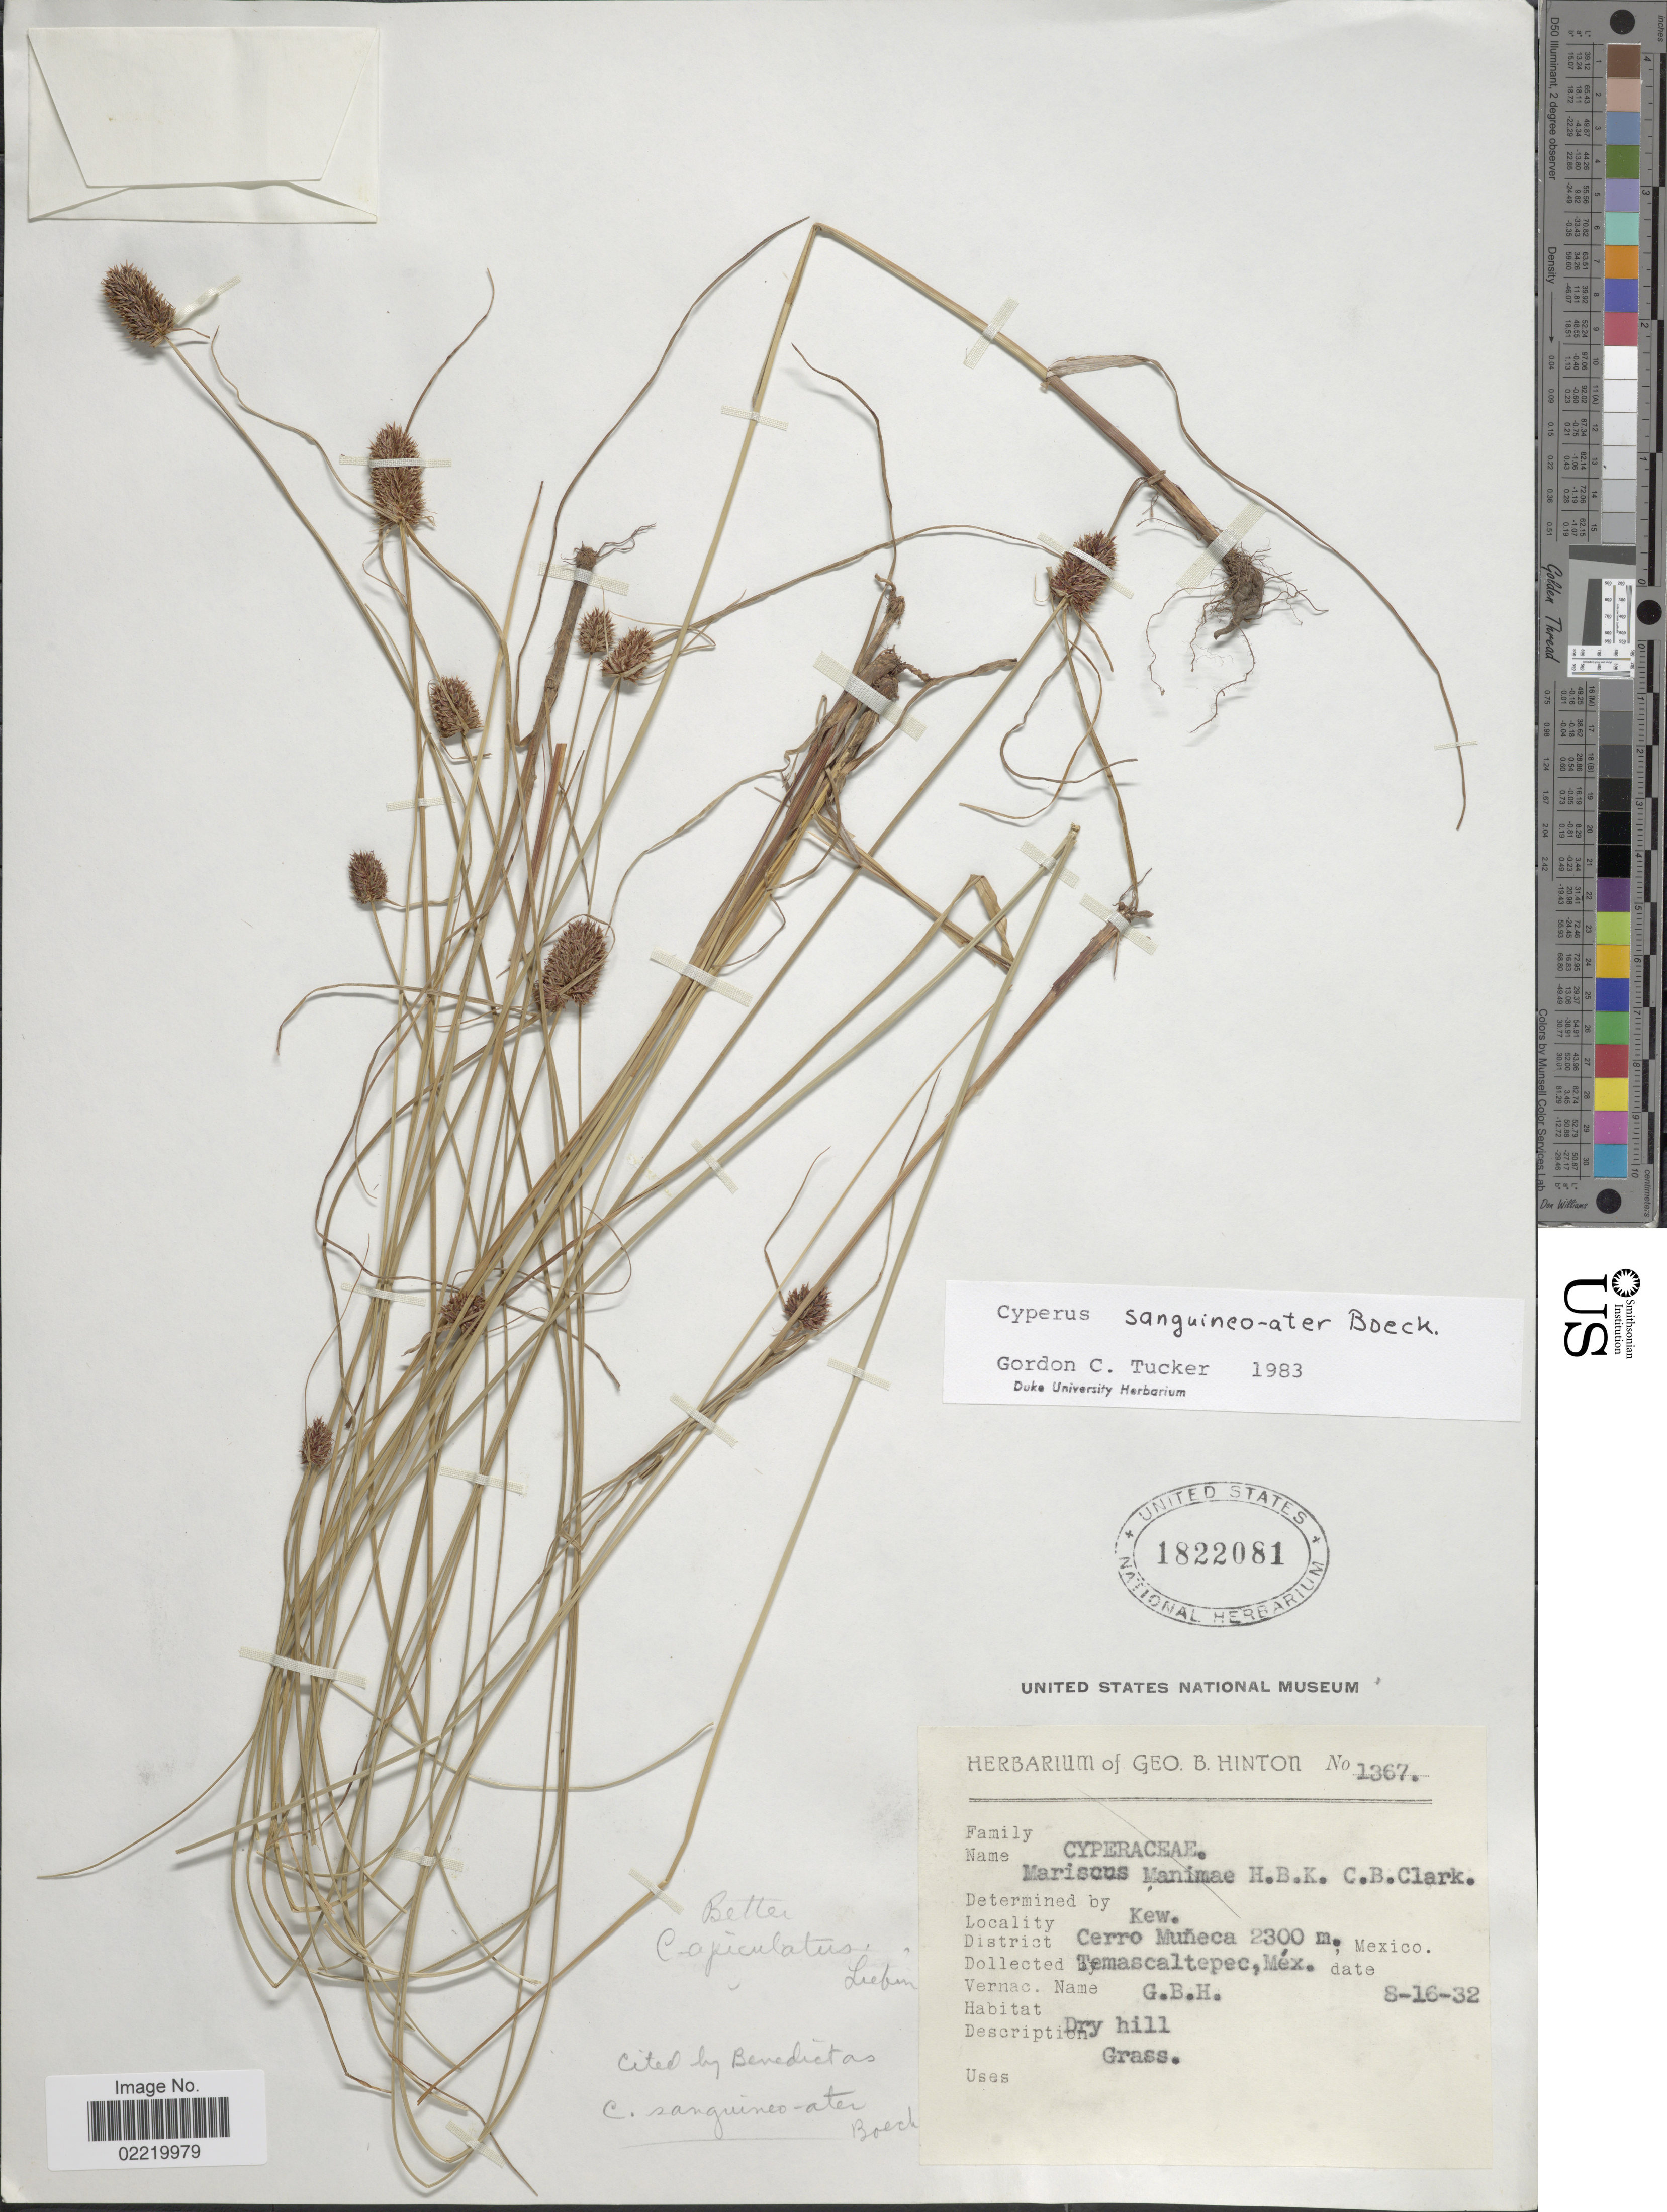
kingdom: Plantae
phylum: Tracheophyta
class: Liliopsida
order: Poales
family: Cyperaceae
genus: Cyperus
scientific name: Cyperus sanguineoater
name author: Boeckeler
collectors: G. B. Hinton & et al.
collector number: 1367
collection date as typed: Transcribed d/m/y: 16/8/32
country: Mexico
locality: Kew., district Cerro Muneca, Temascaltepec, dry hill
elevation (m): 2300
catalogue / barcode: US 1822081